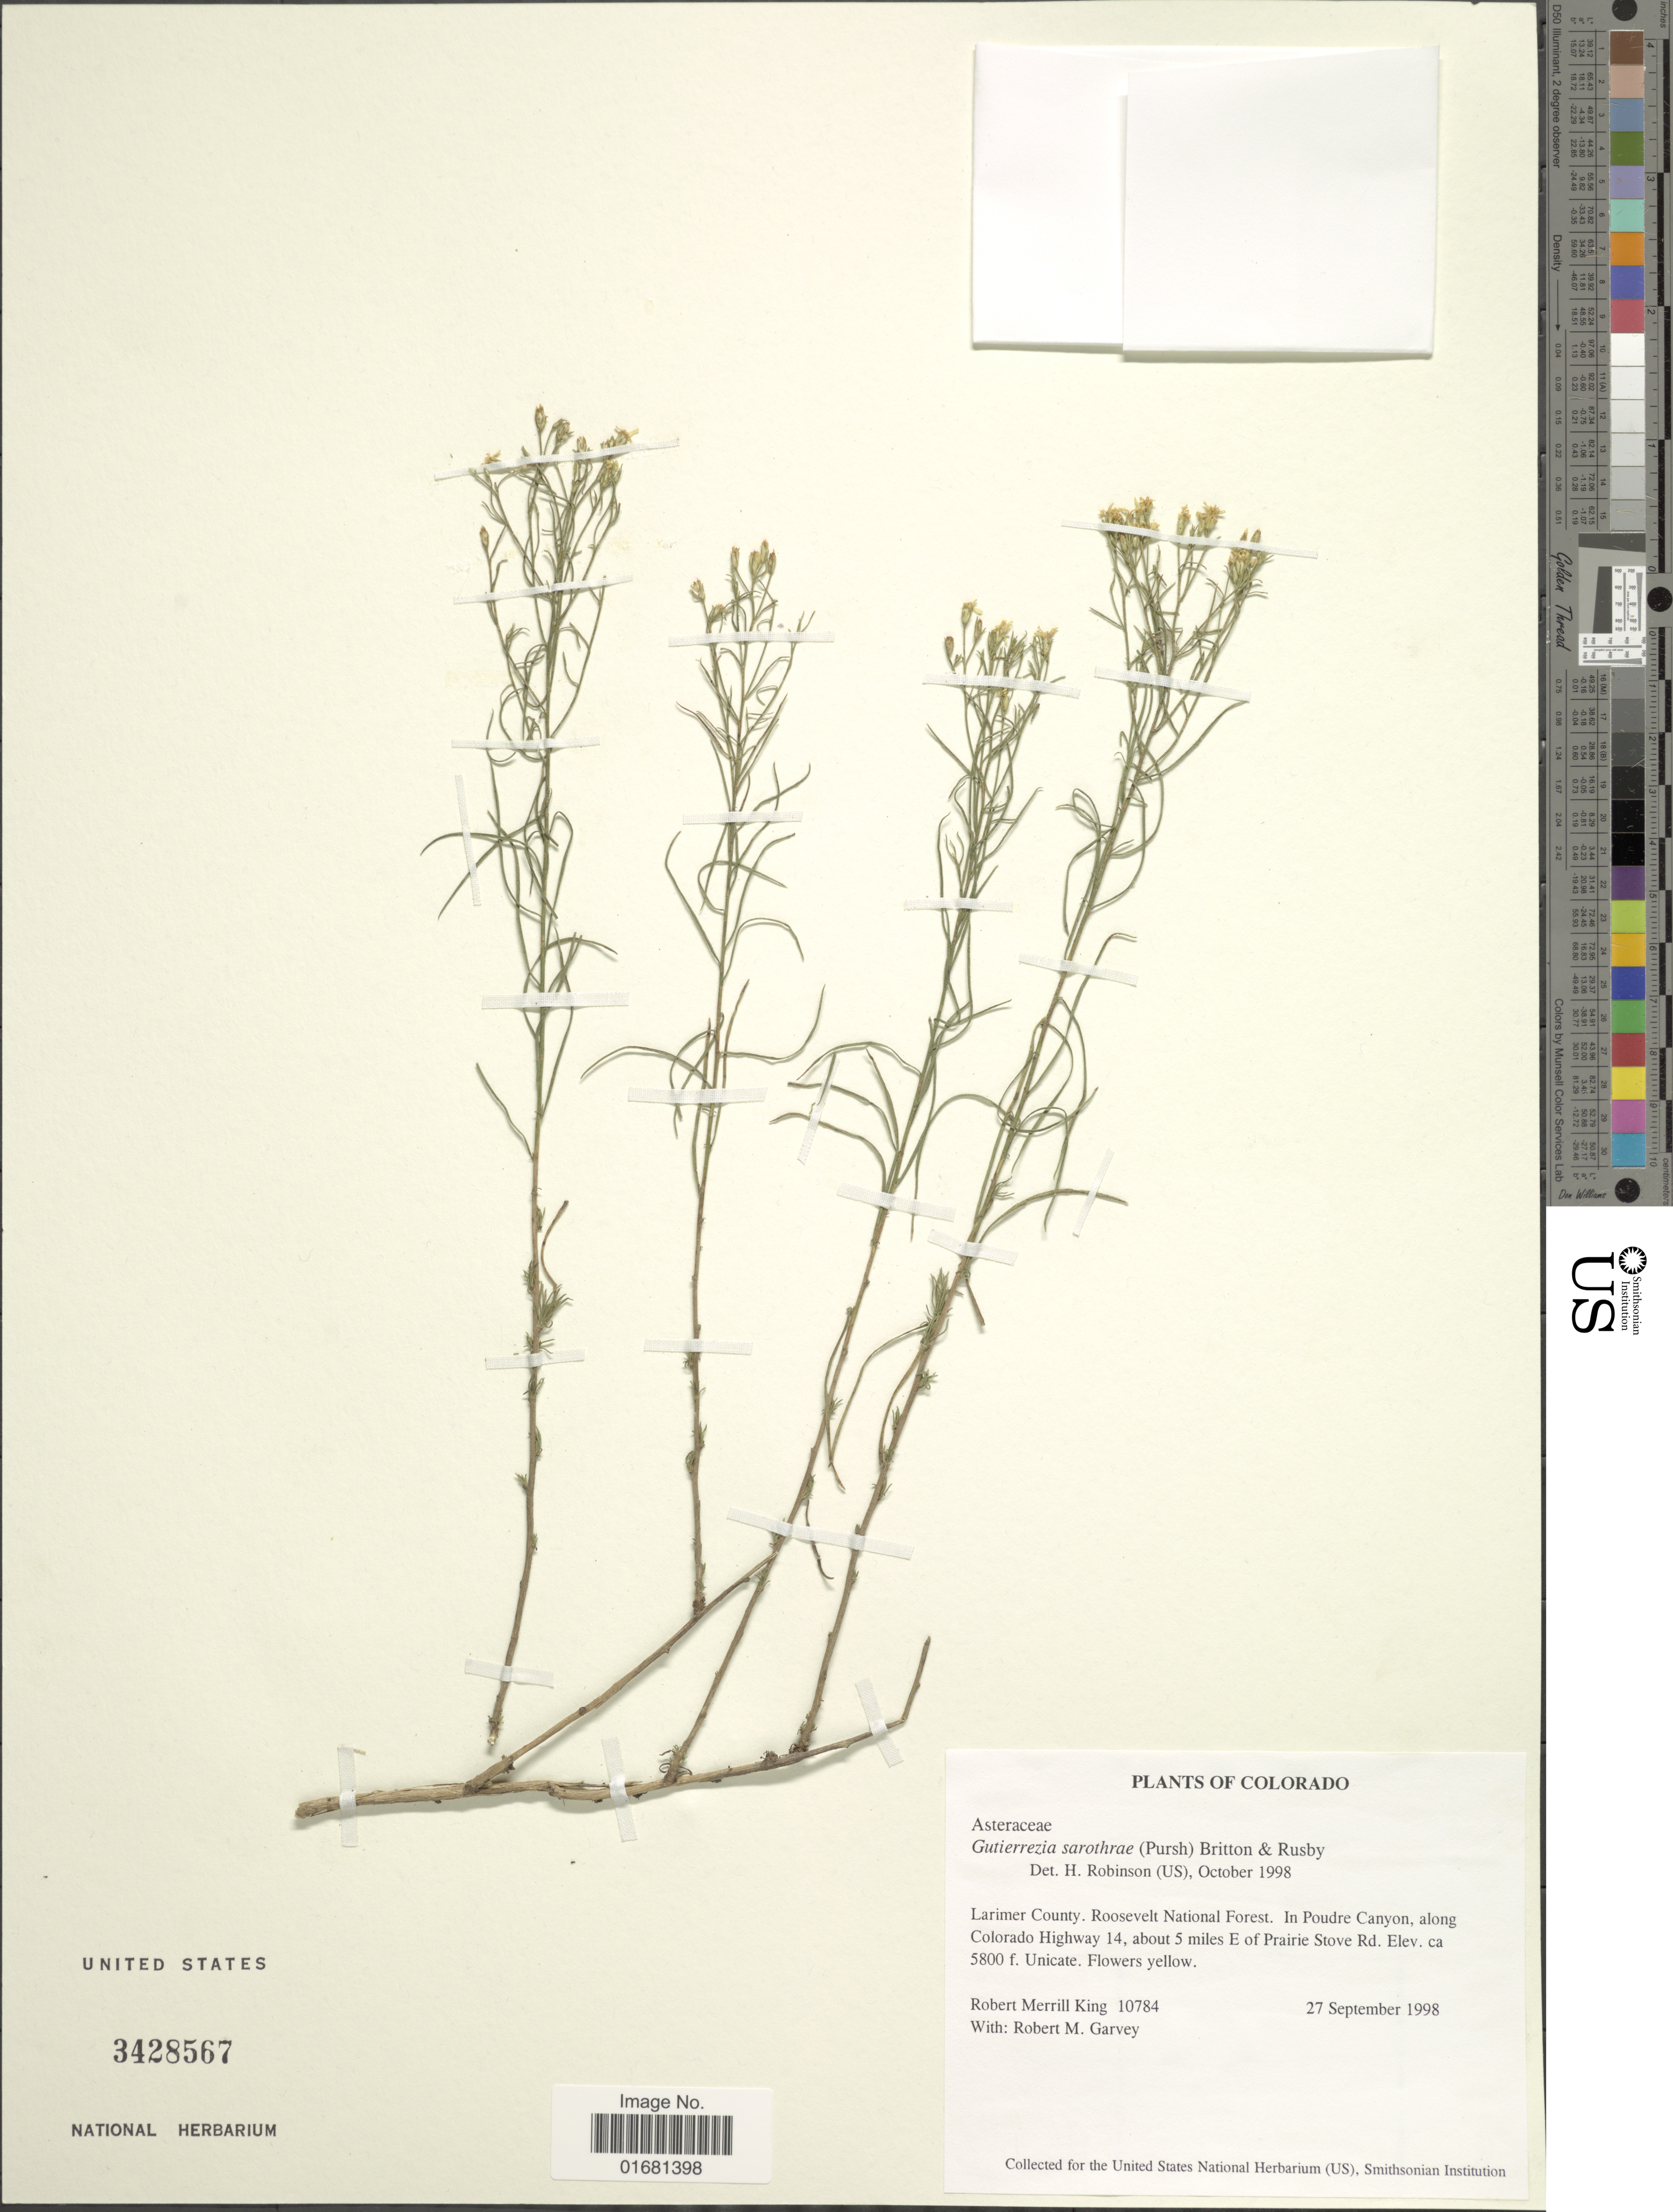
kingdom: Plantae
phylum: Tracheophyta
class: Magnoliopsida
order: Asterales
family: Asteraceae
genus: Gutierrezia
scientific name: Gutierrezia sarothrae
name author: (Pursh) Britton & Rusby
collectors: R. M. King & R. Garvey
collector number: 10784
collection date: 1998-09-27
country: United States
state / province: Colorado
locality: Colorado. Larimer County. Roosevelt National Forest. In Poudre Canyon. along Colorado Highway 14. about 5 miles E of Prairie Stove Rd.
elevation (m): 1768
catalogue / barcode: US 3428567